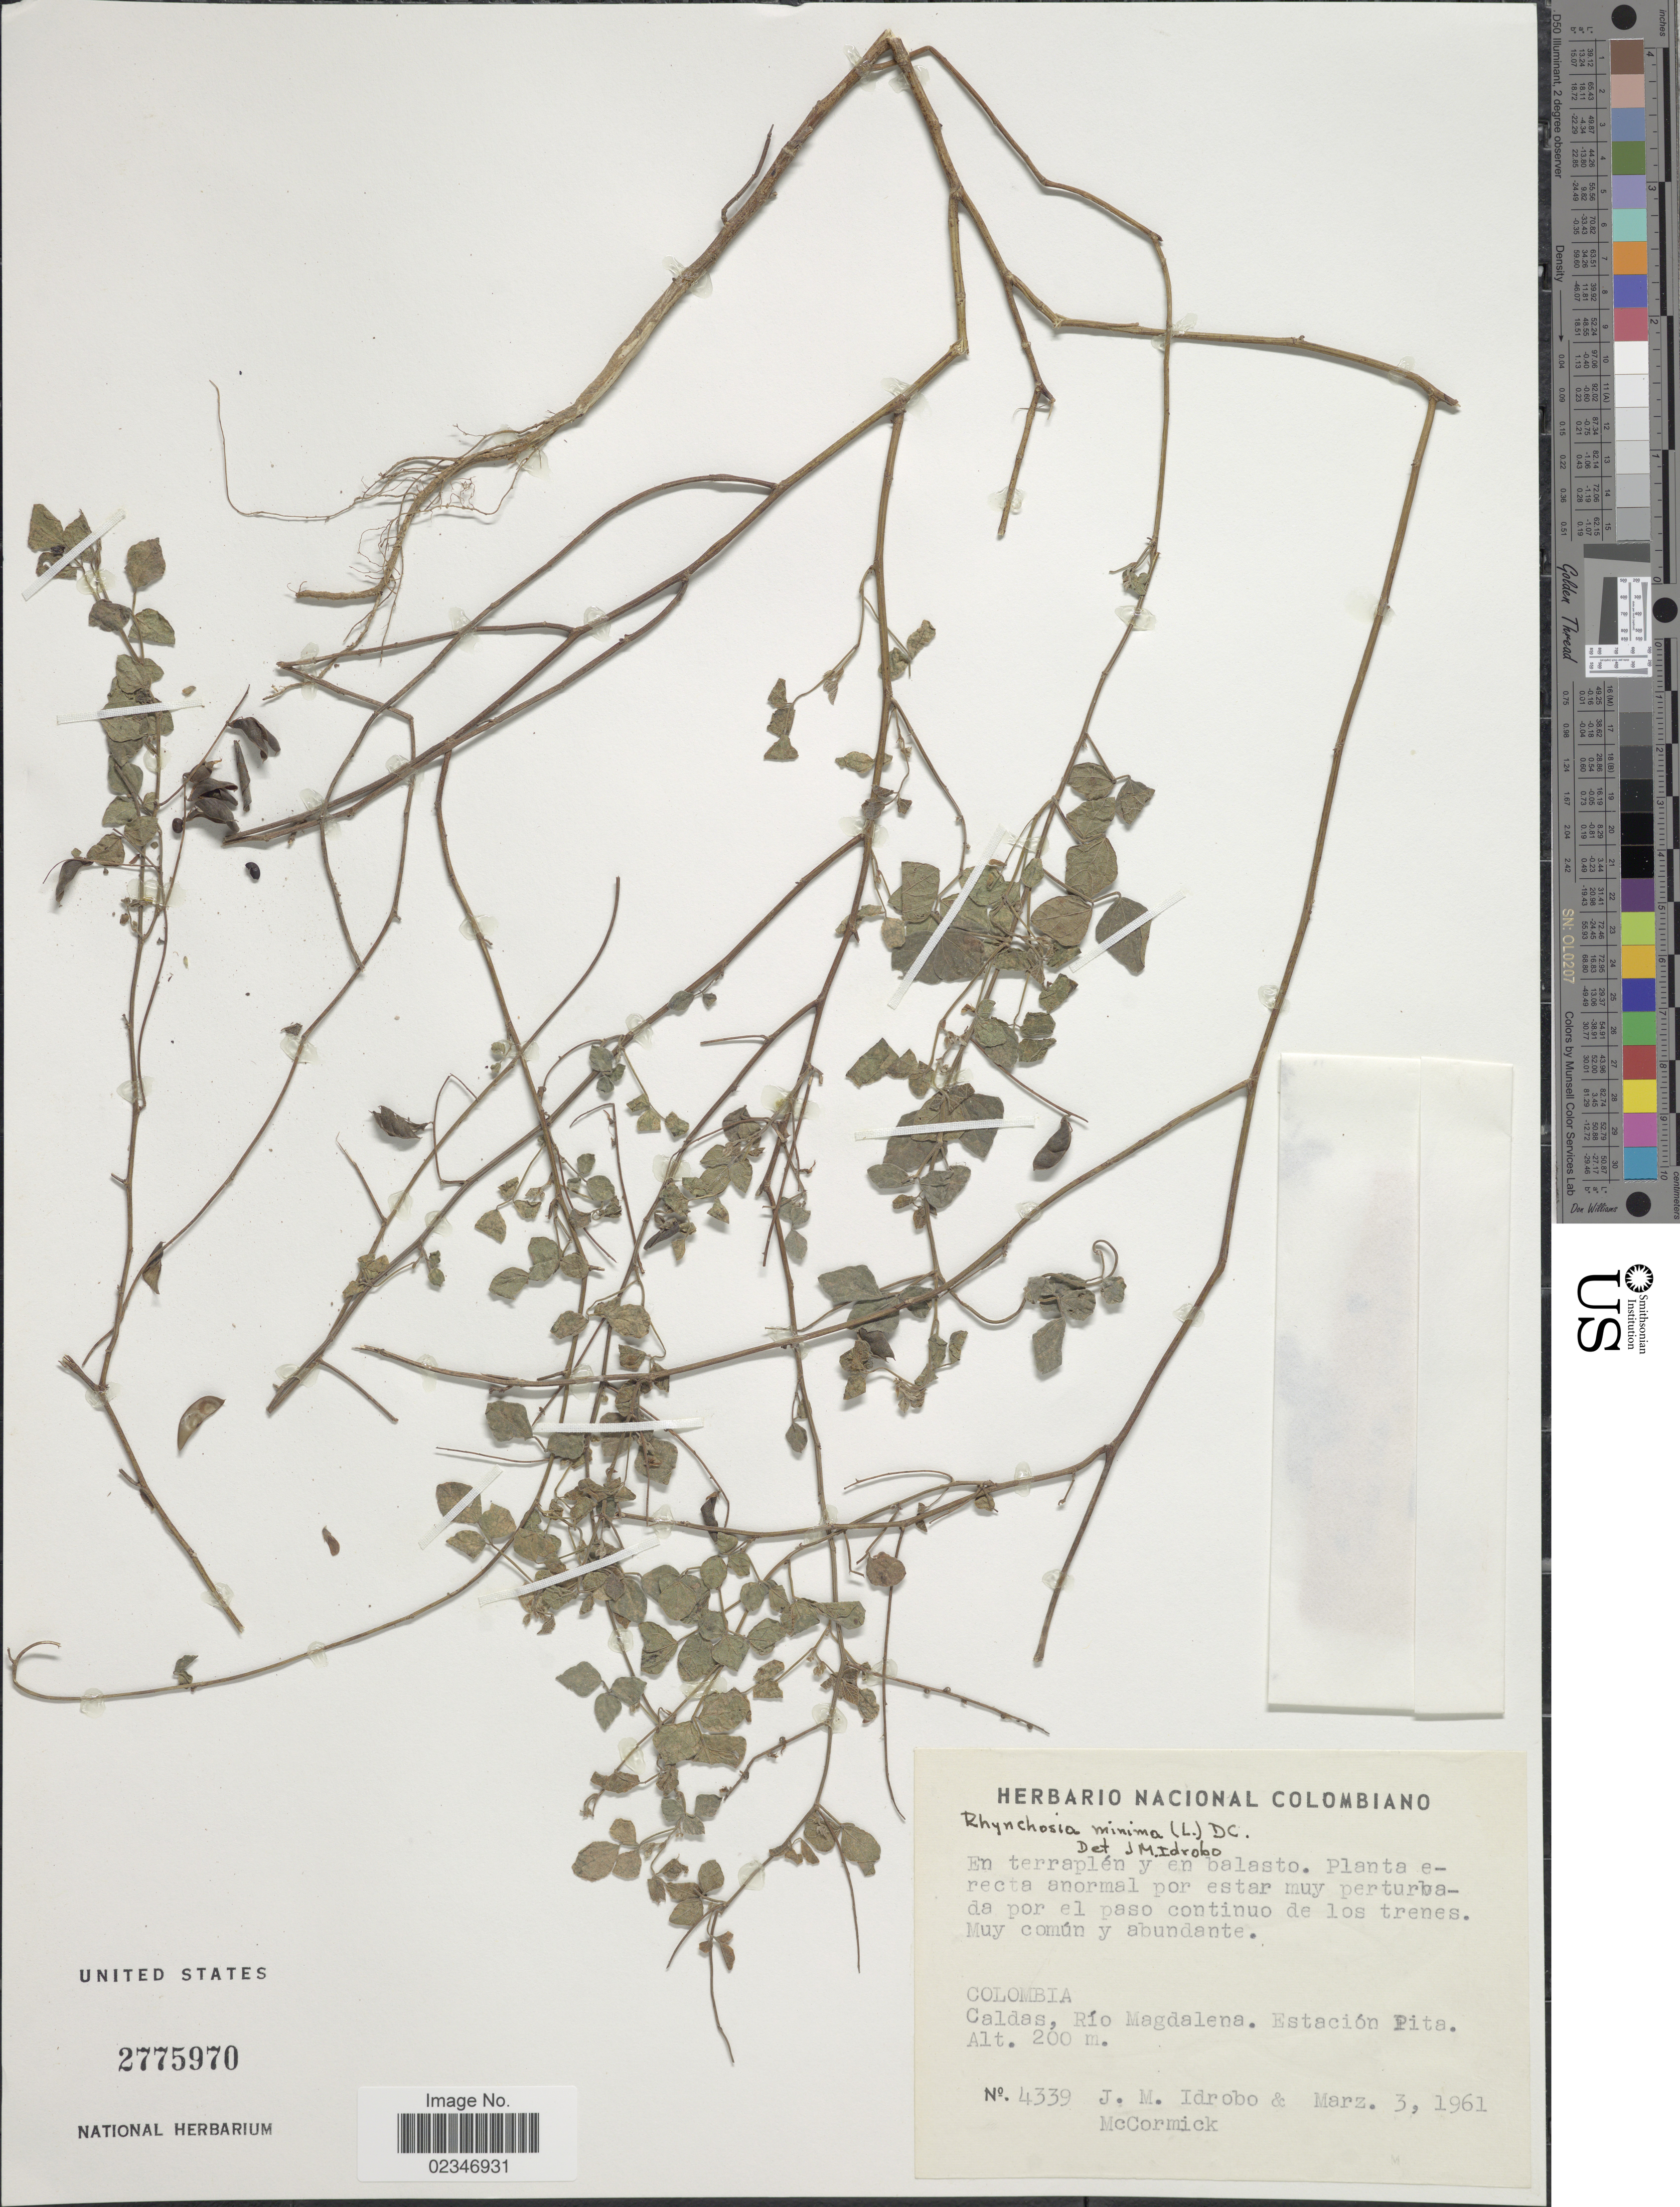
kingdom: Plantae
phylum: Tracheophyta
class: Magnoliopsida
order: Fabales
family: Fabaceae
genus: Rhynchosia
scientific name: Rhynchosia minima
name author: (L.) DC.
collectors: J. M. Idrobo & -. McCormick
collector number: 4339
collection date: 1961-03-03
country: Colombia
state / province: Caldas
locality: Rio Magdalena, Estacion Pita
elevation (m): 200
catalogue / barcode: US 2775970